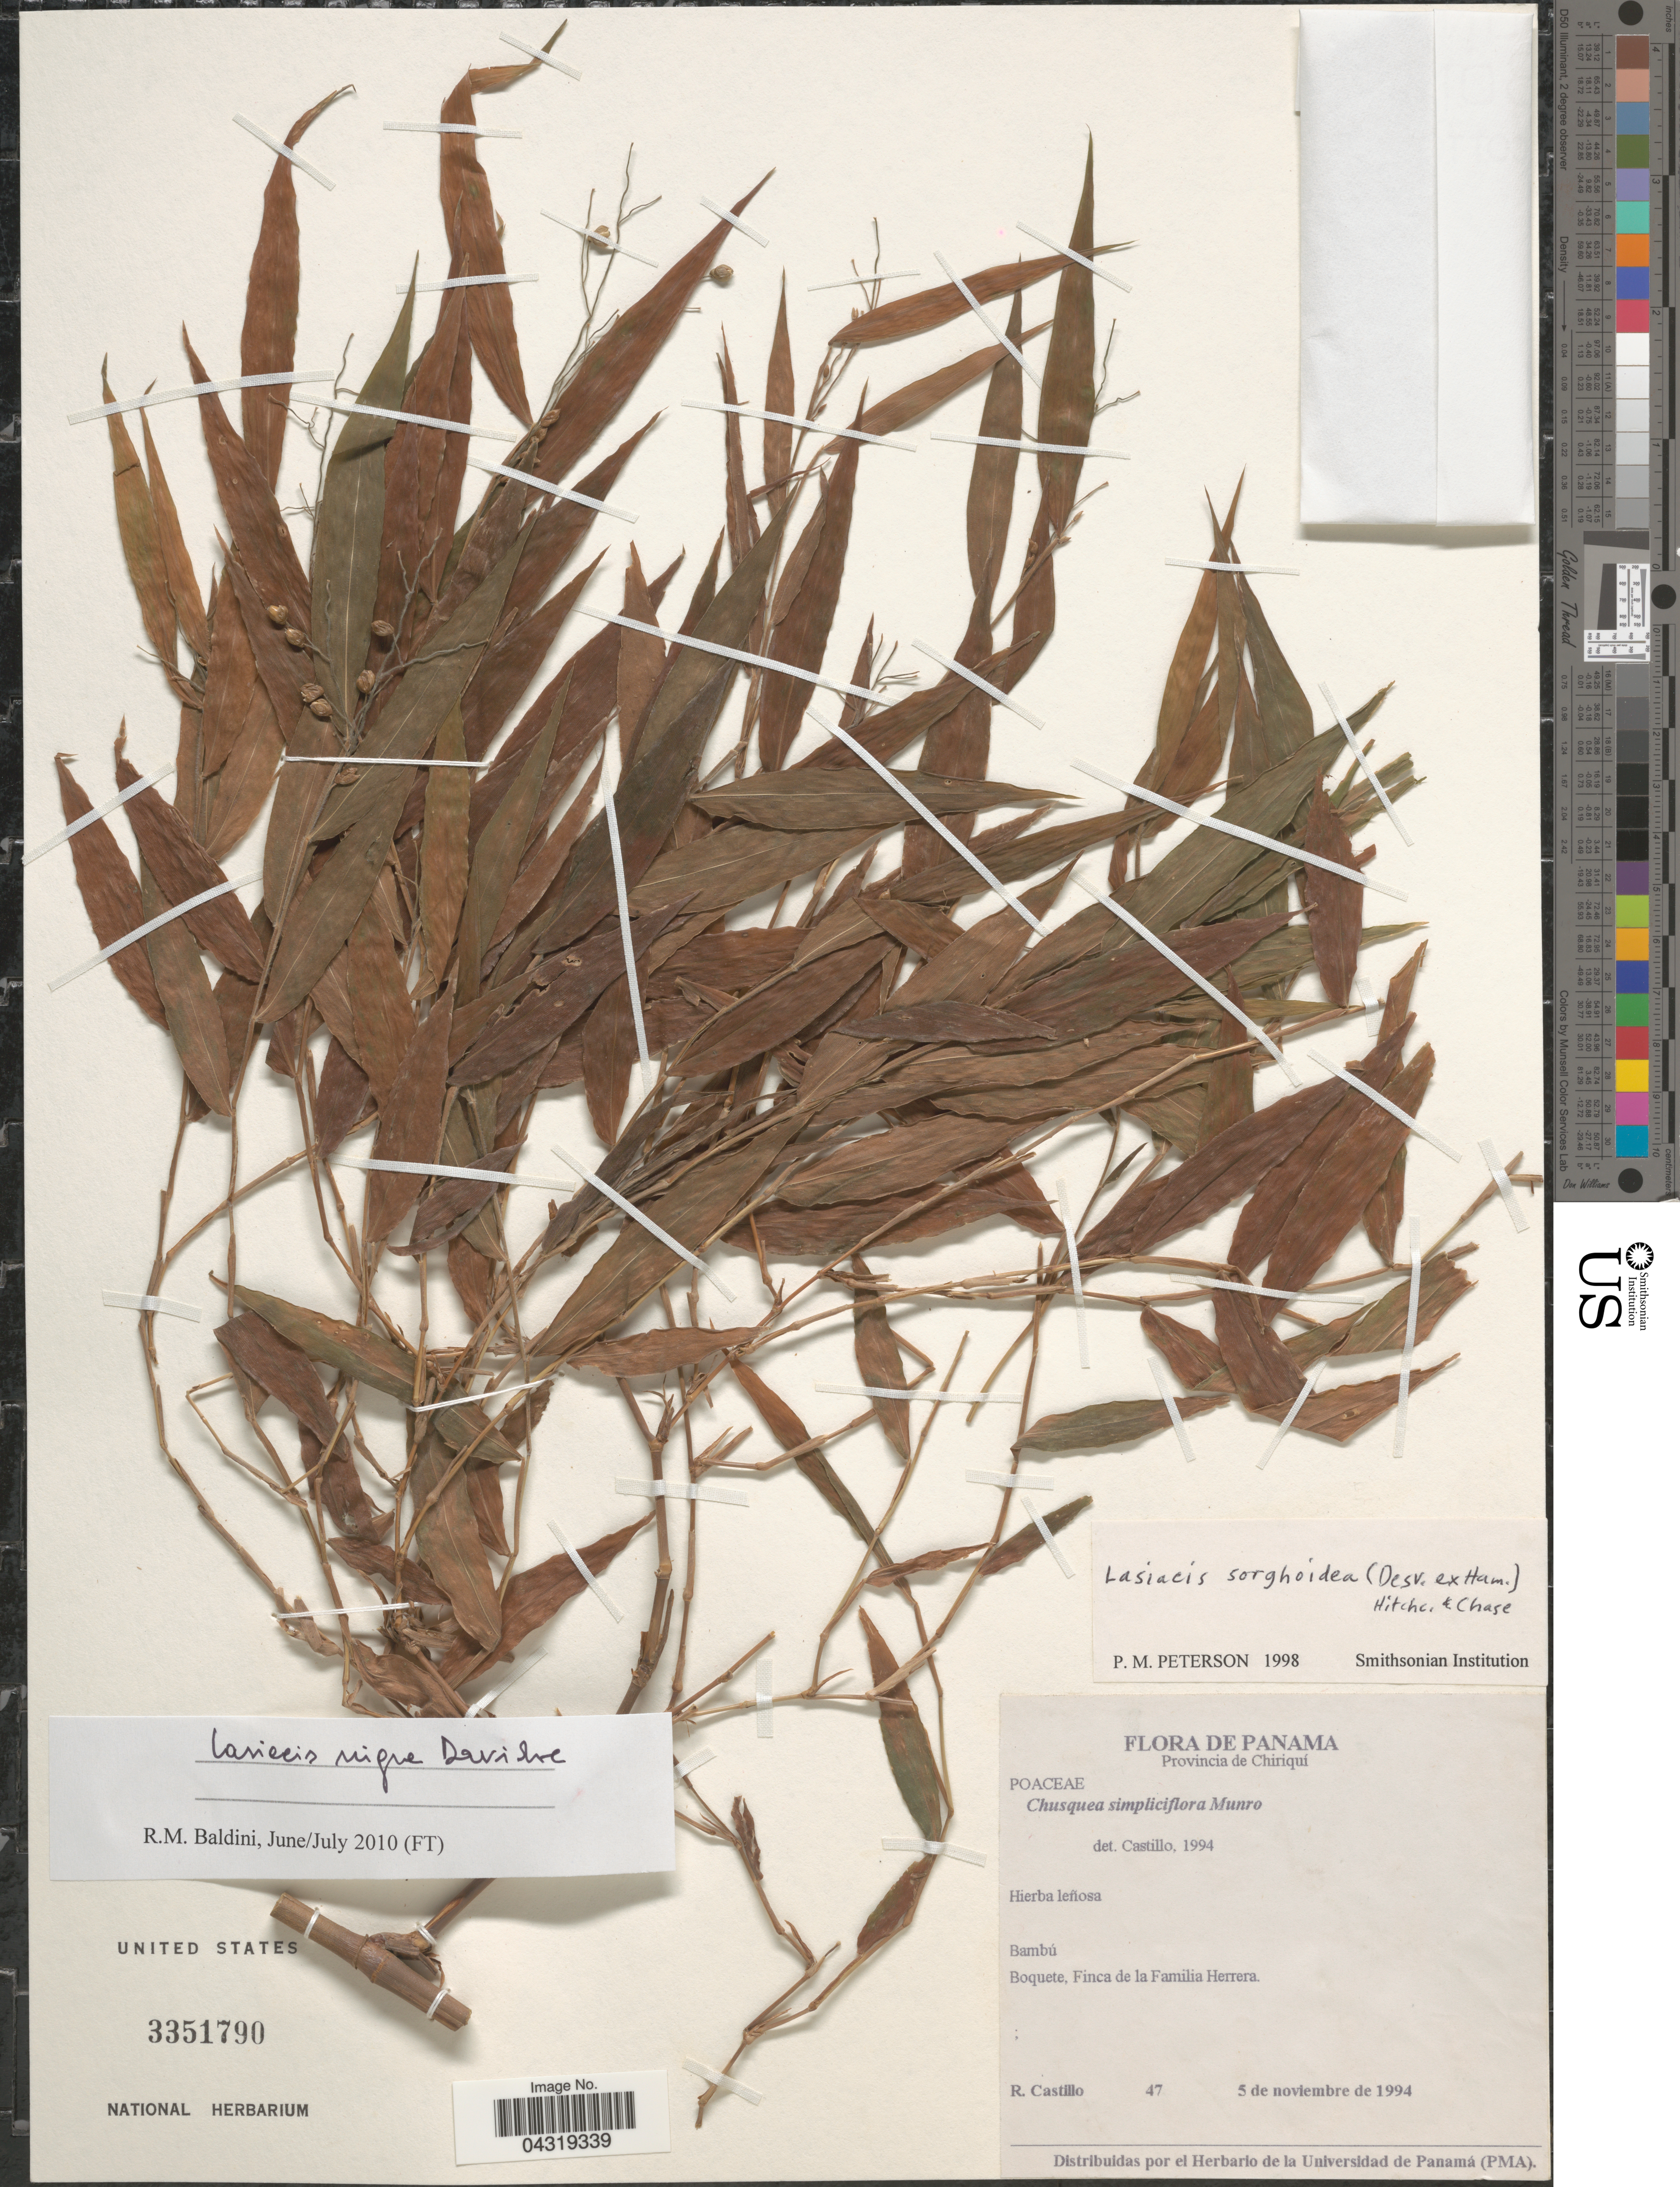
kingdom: Plantae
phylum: Tracheophyta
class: Liliopsida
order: Poales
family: Poaceae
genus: Lasiacis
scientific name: Lasiacis sorghoidea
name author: (Desv. ex Ham.) Hitchc. & Chase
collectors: R. Castillo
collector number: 47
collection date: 1994-11-05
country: Panama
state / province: Chiriqui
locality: Provincia de Chiriquí. Bambú. Boquete, Finca de la Familia Herrera.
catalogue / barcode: US 3351790